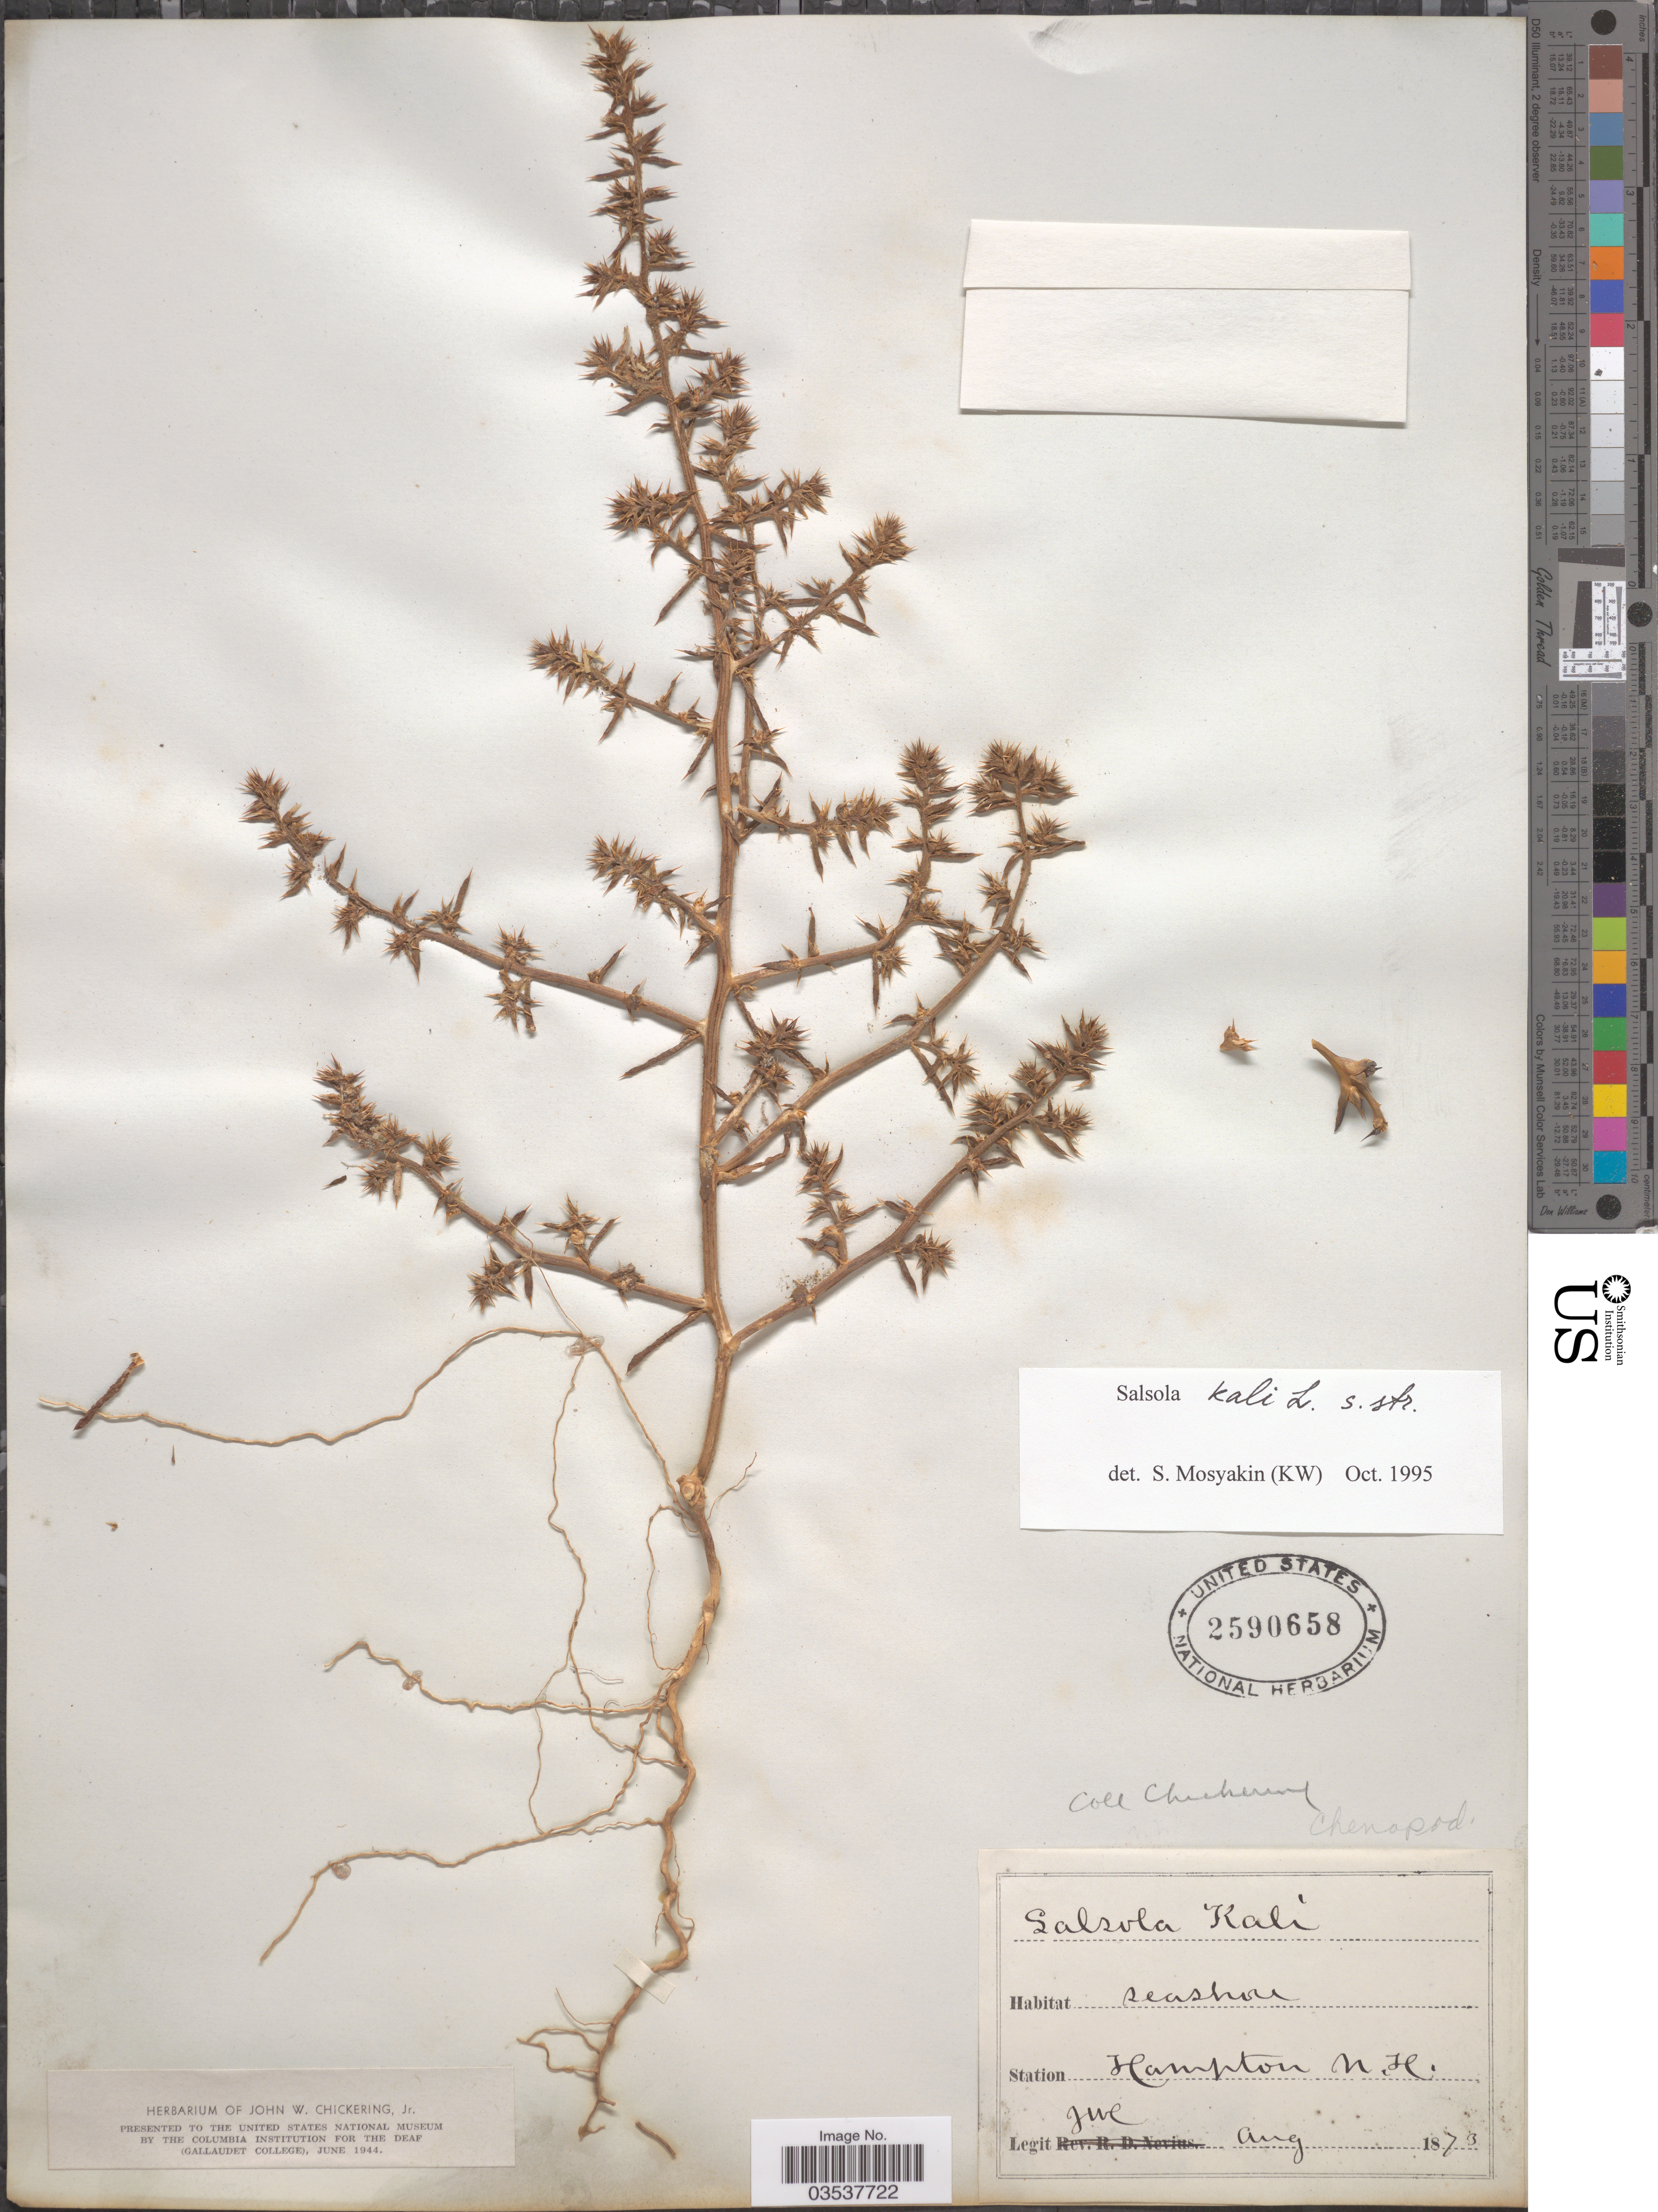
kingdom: Plantae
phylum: Tracheophyta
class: Magnoliopsida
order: Caryophyllales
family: Amaranthaceae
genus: Salsola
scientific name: Salsola kali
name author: L.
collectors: J. Chickering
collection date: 1873-08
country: United States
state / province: New Hampshire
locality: Hampton.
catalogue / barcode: US 2590658